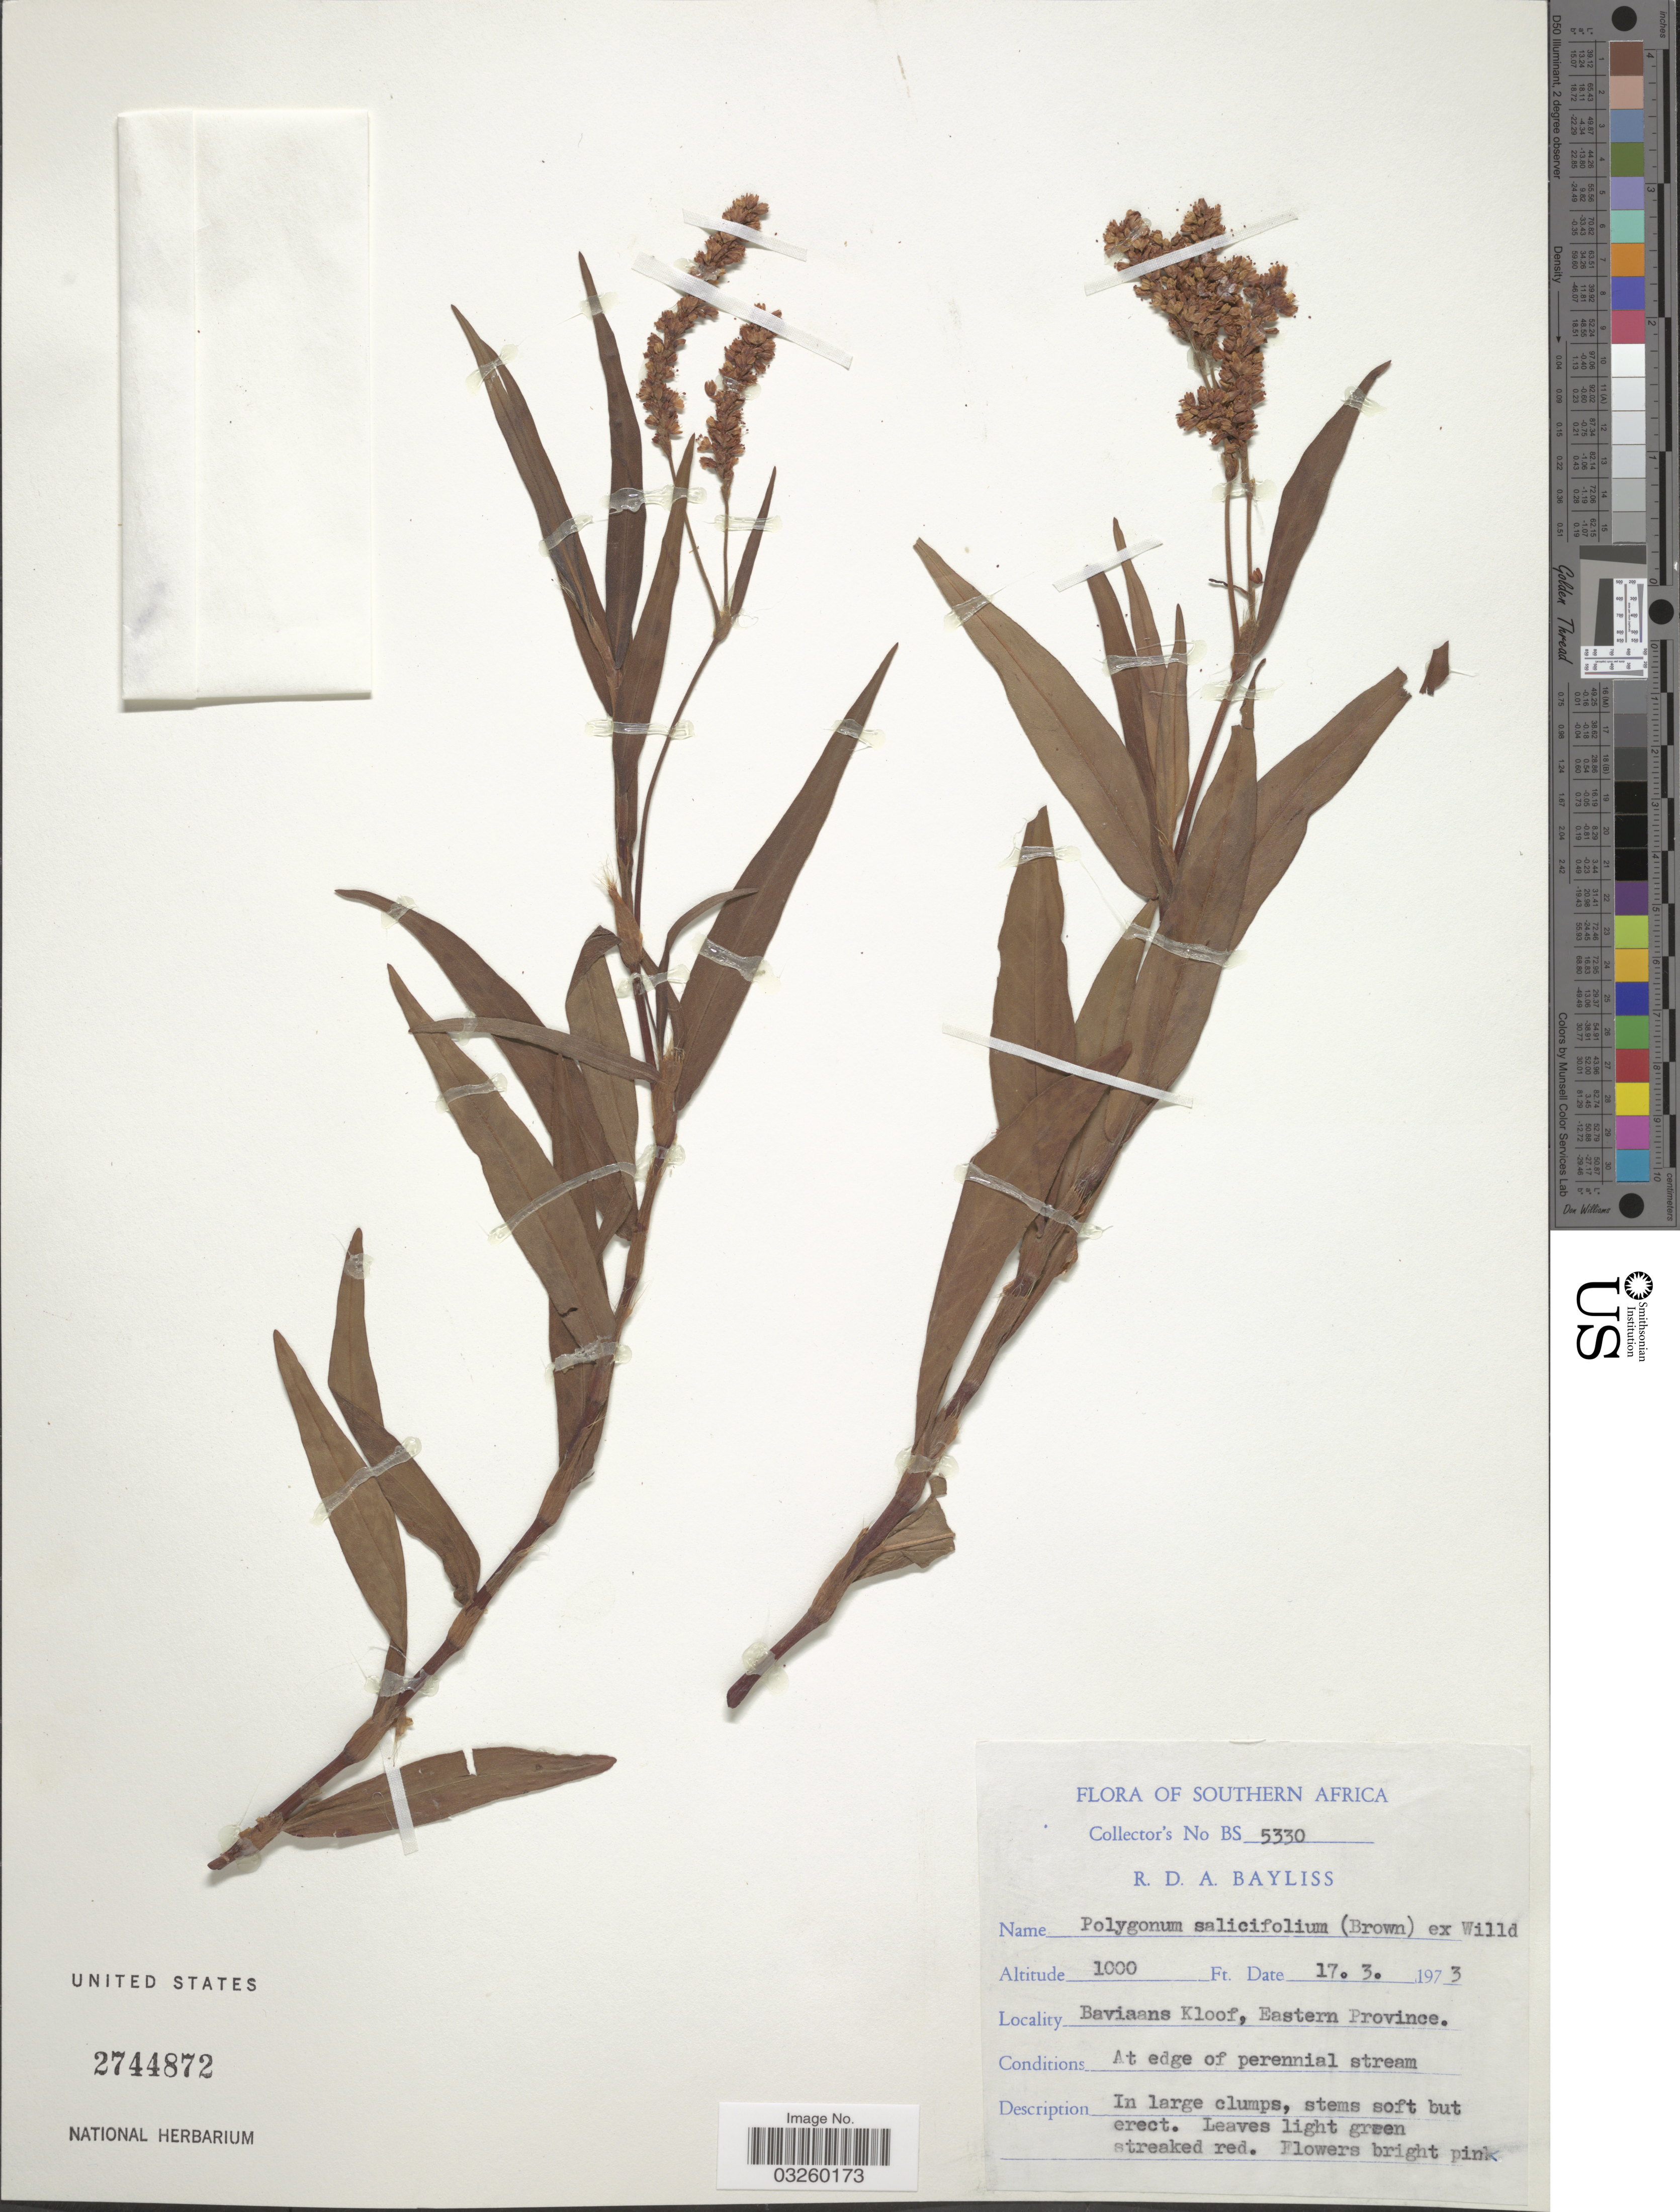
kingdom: Plantae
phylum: Tracheophyta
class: Magnoliopsida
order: Caryophyllales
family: Polygonaceae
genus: Persicaria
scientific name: Persicaria sp.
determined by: Strong, Mark T., (BOT), Smithsonian Institution - National Museum of Natural History (UNITED STATES)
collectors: R. Bayliss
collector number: BS5330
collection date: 1973-03-17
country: South Africa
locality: Southern Africa. Baviaans Kloof, Eastern Province.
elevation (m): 305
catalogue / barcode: US 2744872